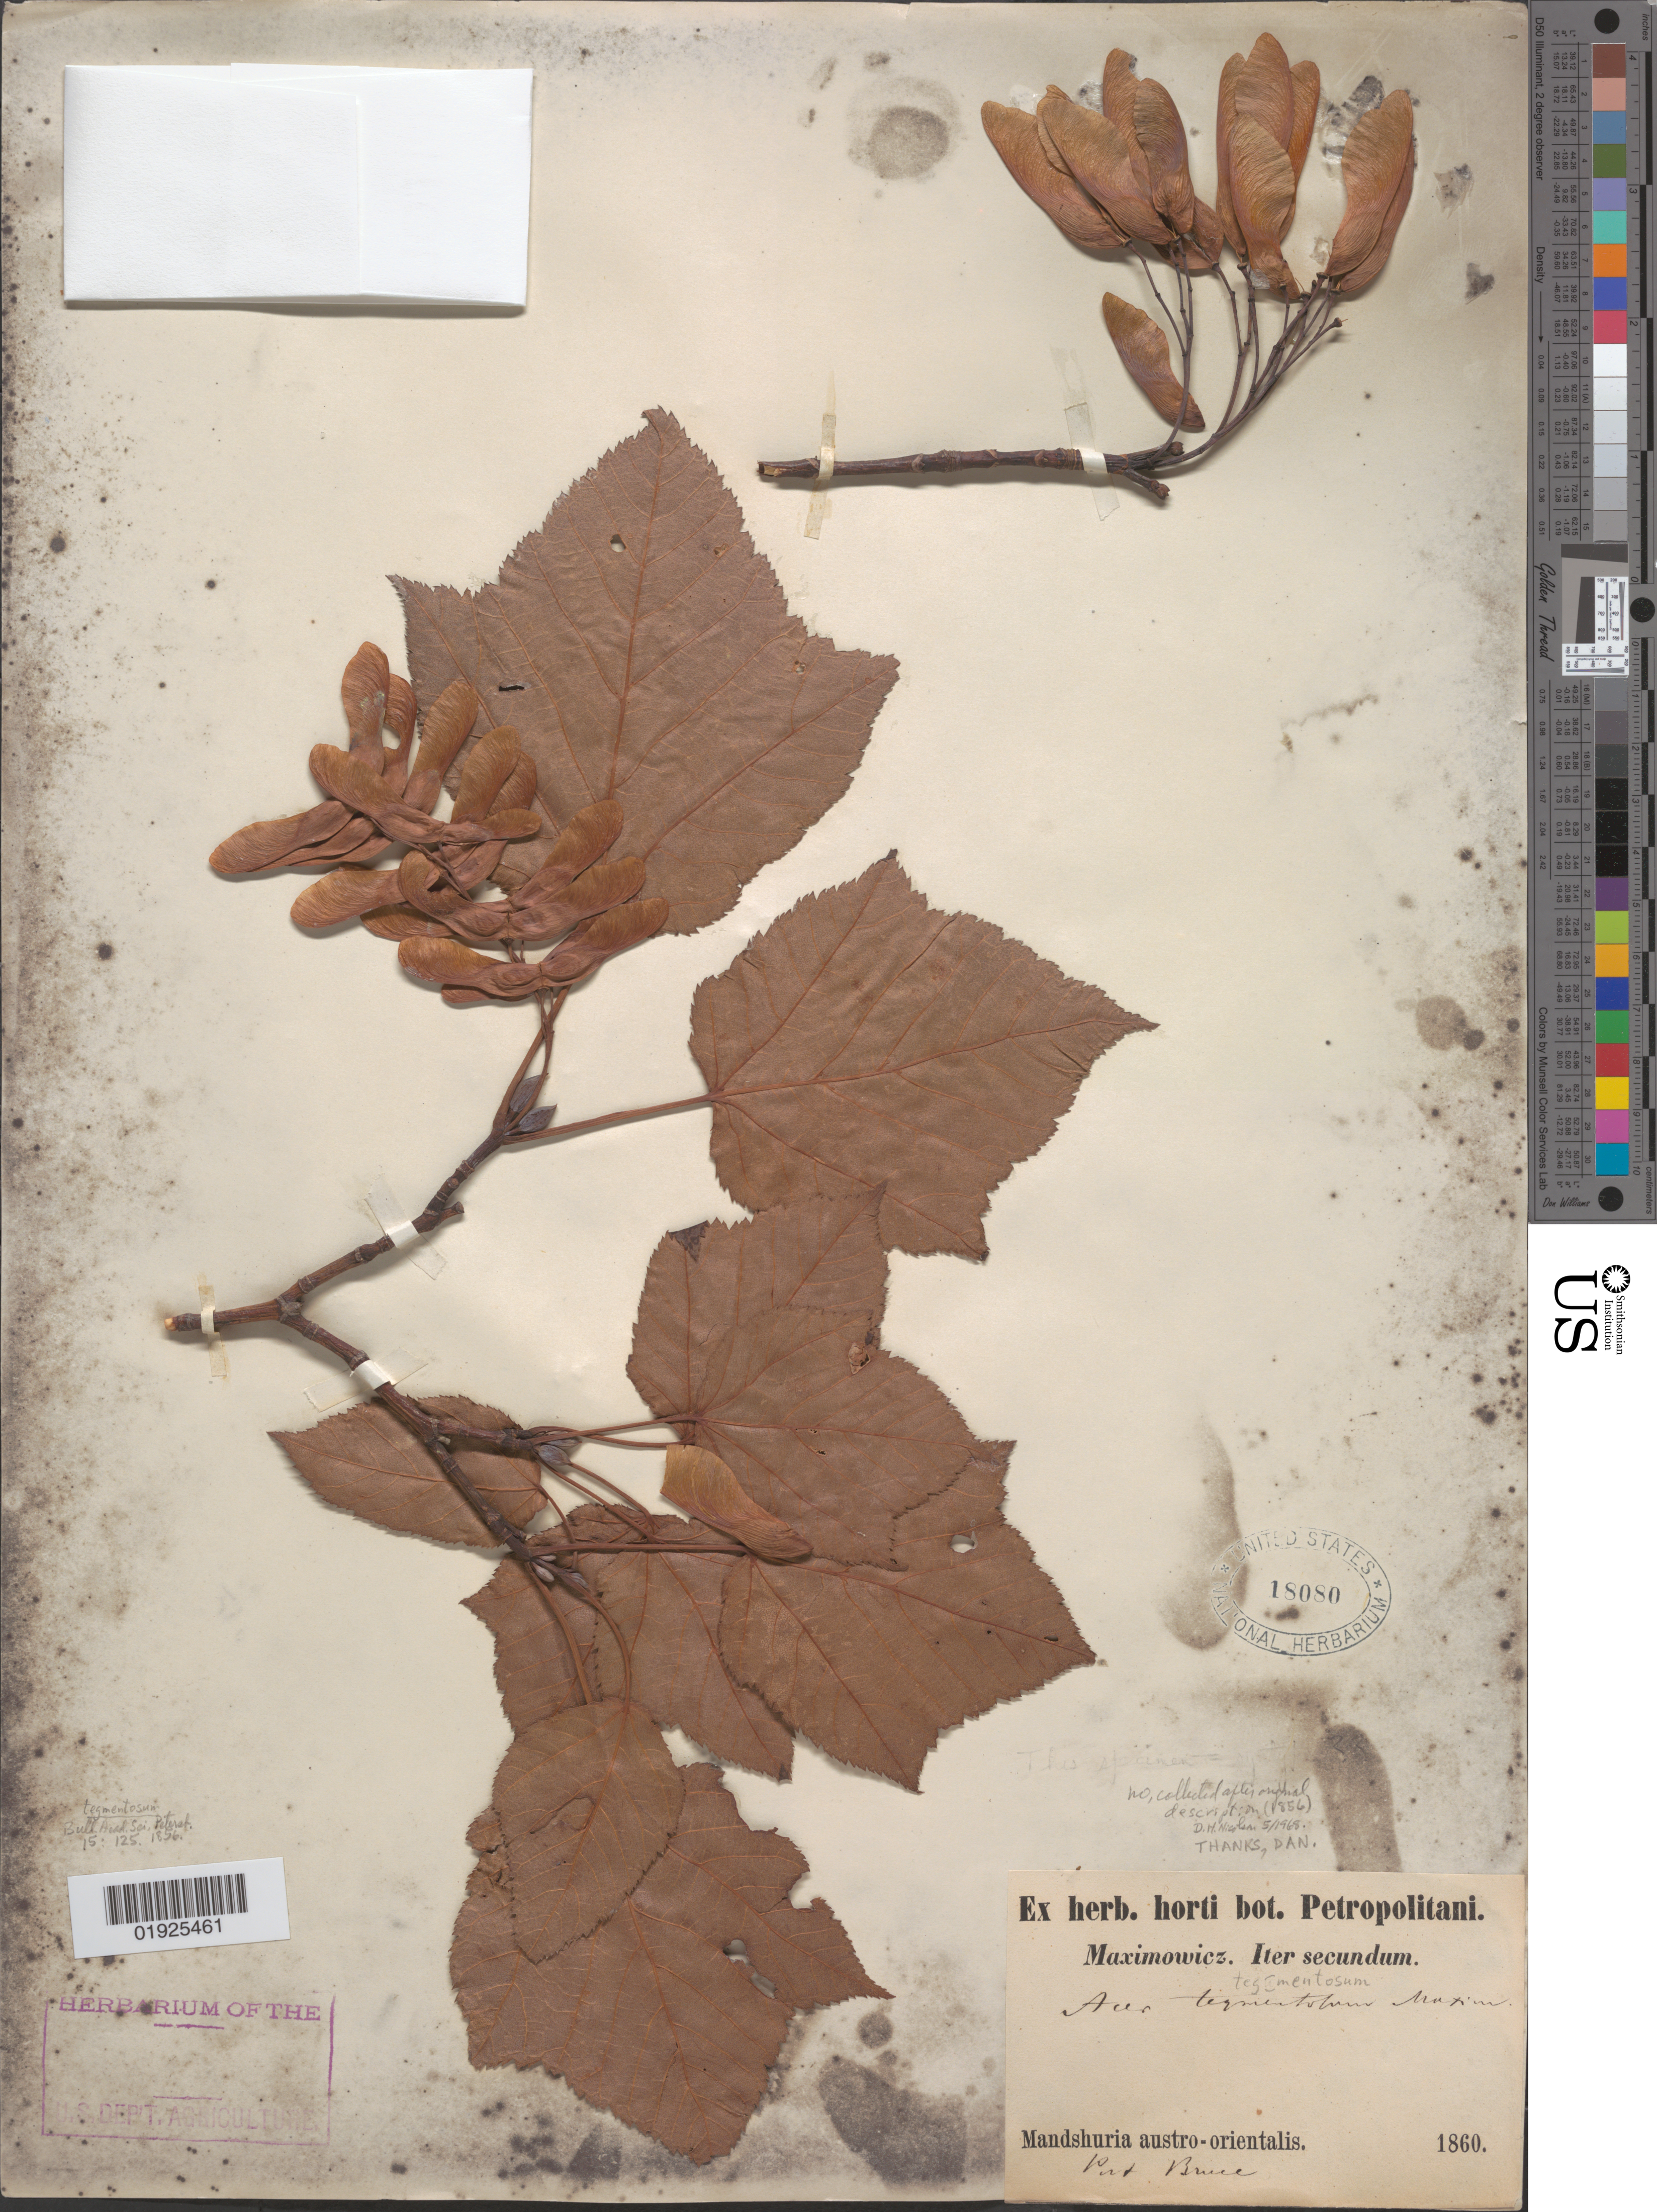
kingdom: Plantae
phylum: Tracheophyta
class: Magnoliopsida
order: Sapindales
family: Sapindaceae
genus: Acer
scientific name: Acer tegmentosum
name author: Maxim.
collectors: Bruce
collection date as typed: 1860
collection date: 1860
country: China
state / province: Manchuria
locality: Mandshuria austro-orientalis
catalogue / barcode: US 18080